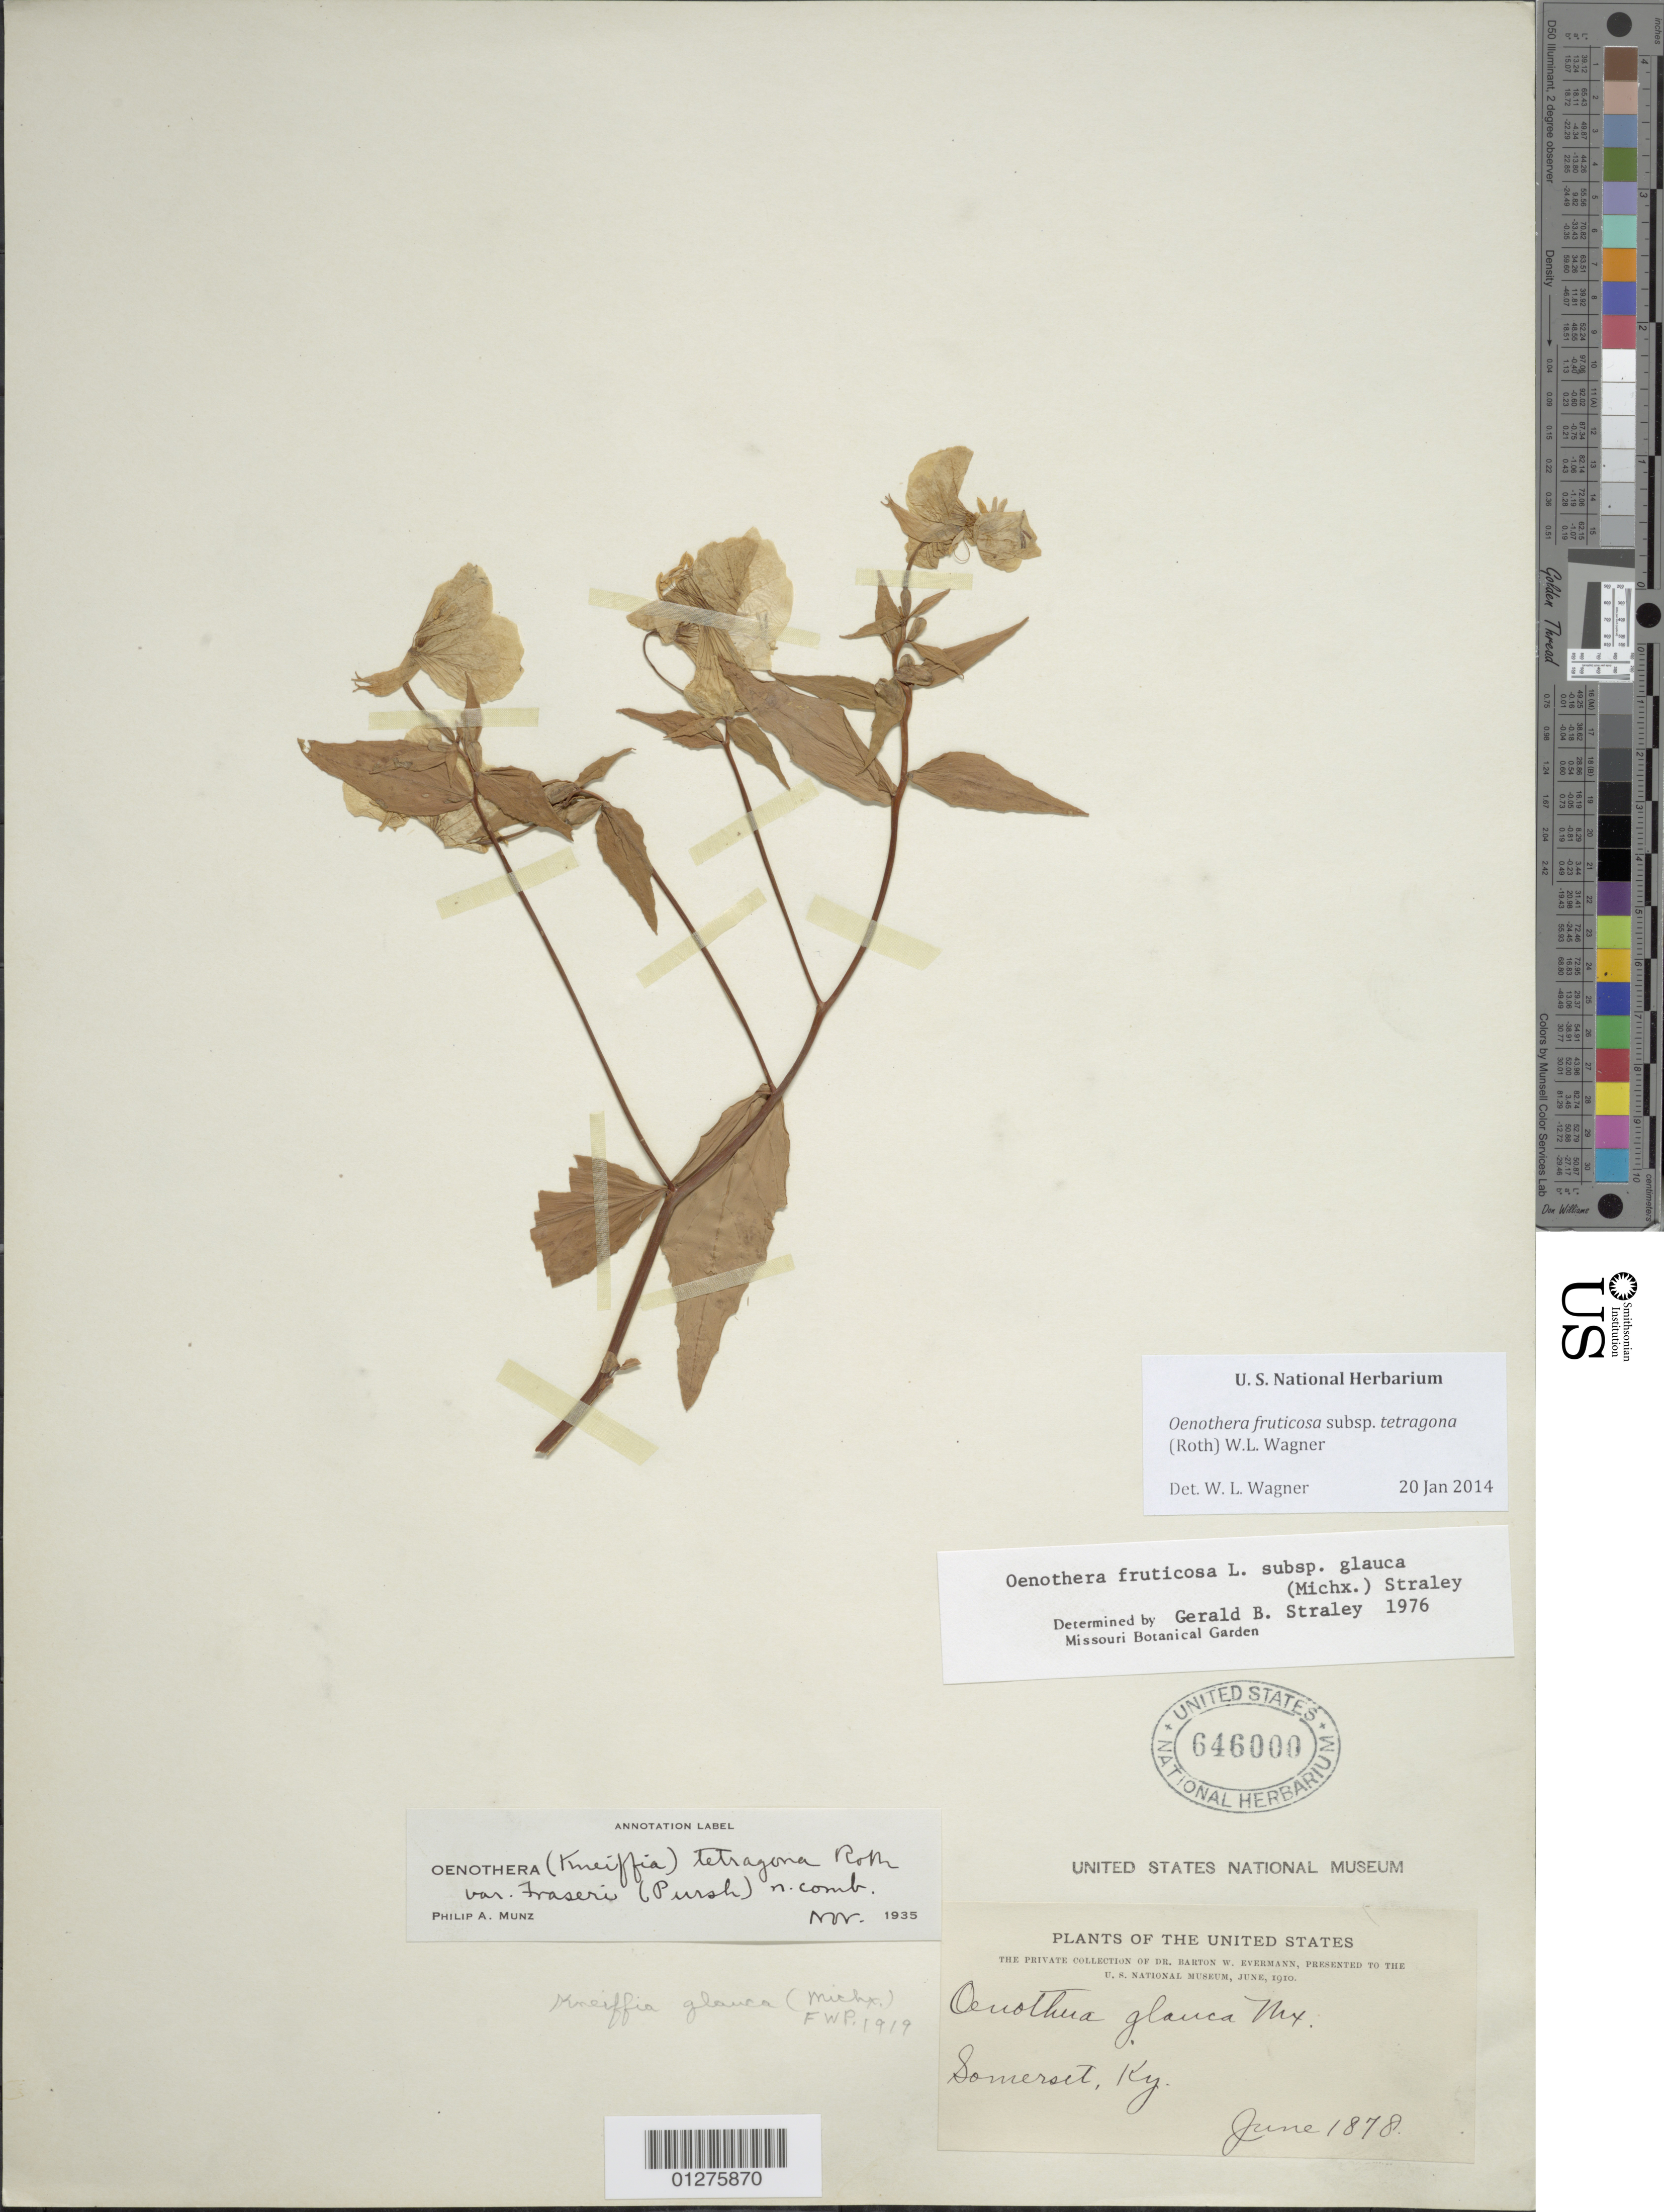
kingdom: Plantae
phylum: Tracheophyta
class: Magnoliopsida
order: Myrtales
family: Onagraceae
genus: Oenothera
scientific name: Oenothera fruticosa subsp. tetragona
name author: (Roth) W.L. Wagner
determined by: Wagner, W. L., (BOT), Smithsonian Institution - National Museum of Natural History (UNITED STATES)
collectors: B. W. Evermann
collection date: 1878-06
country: United States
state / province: Kentucky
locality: Somerset.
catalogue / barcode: US 646000